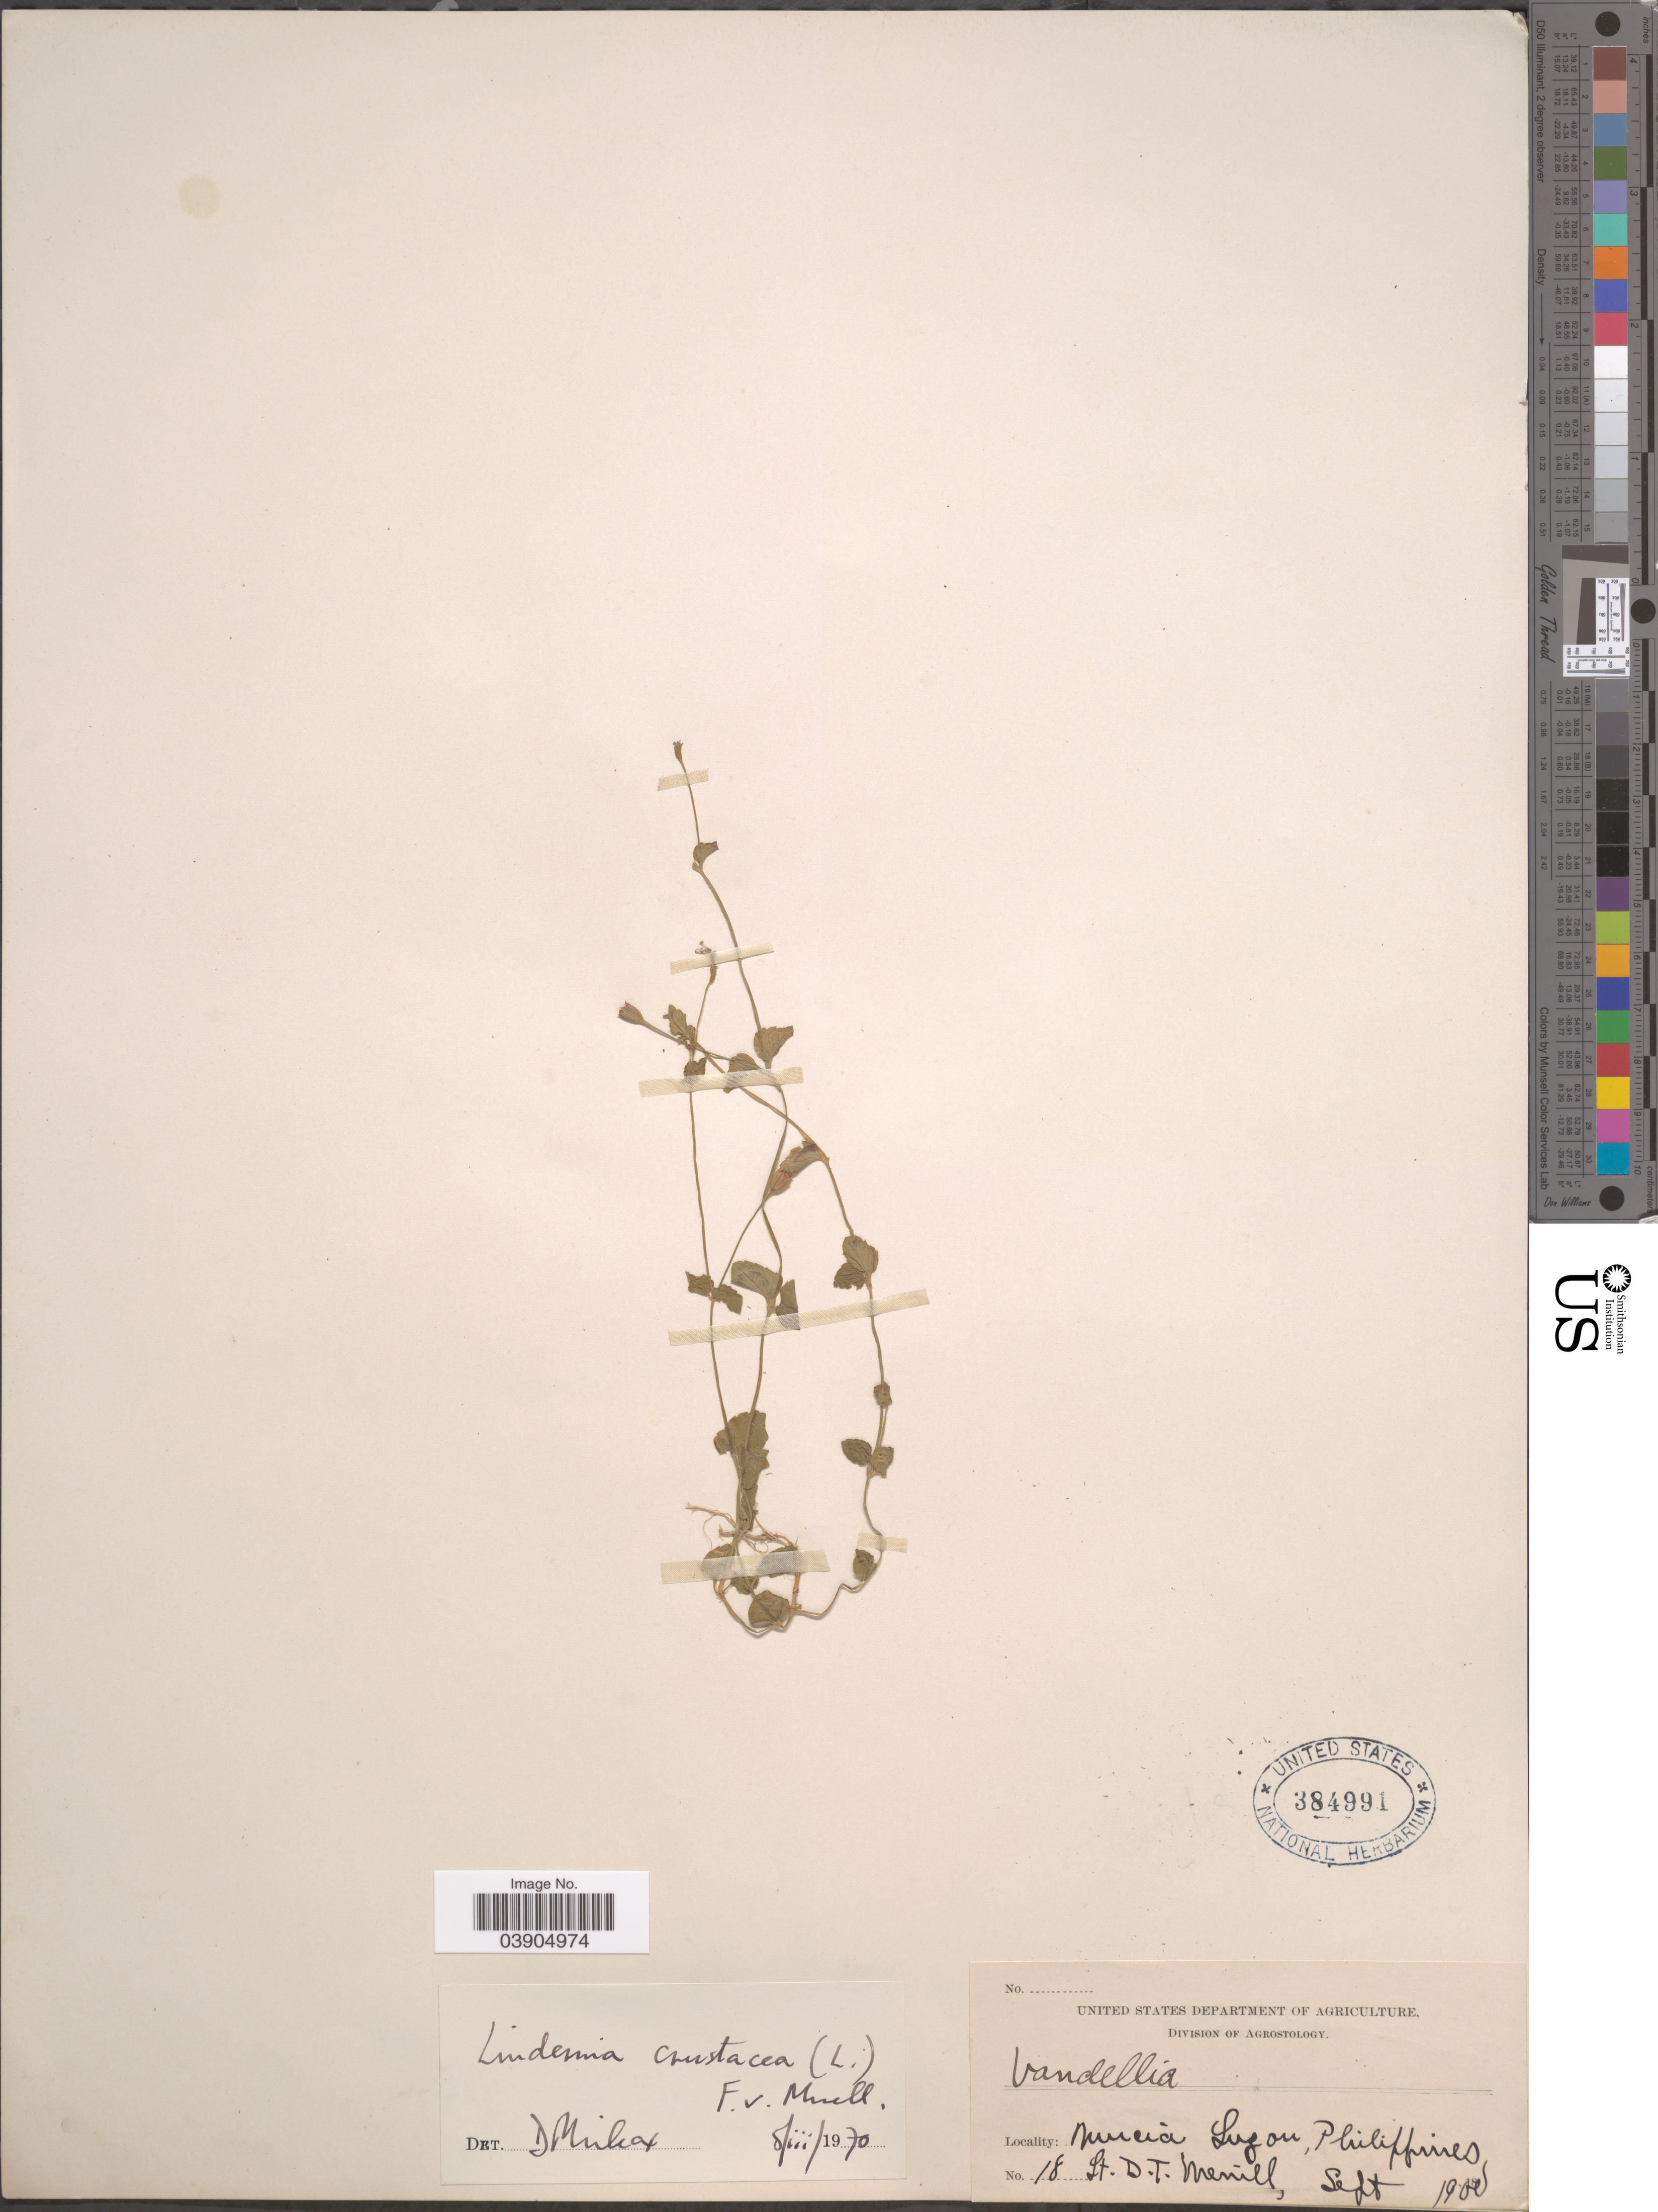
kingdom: Plantae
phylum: Tracheophyta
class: Magnoliopsida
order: Lamiales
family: Linderniaceae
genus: Lindernia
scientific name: Lindernia crustacea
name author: (L.) F. Muell.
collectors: D. Merrill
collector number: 18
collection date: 1900-09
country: Philippines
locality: Murcia Luzon.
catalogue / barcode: US 384991